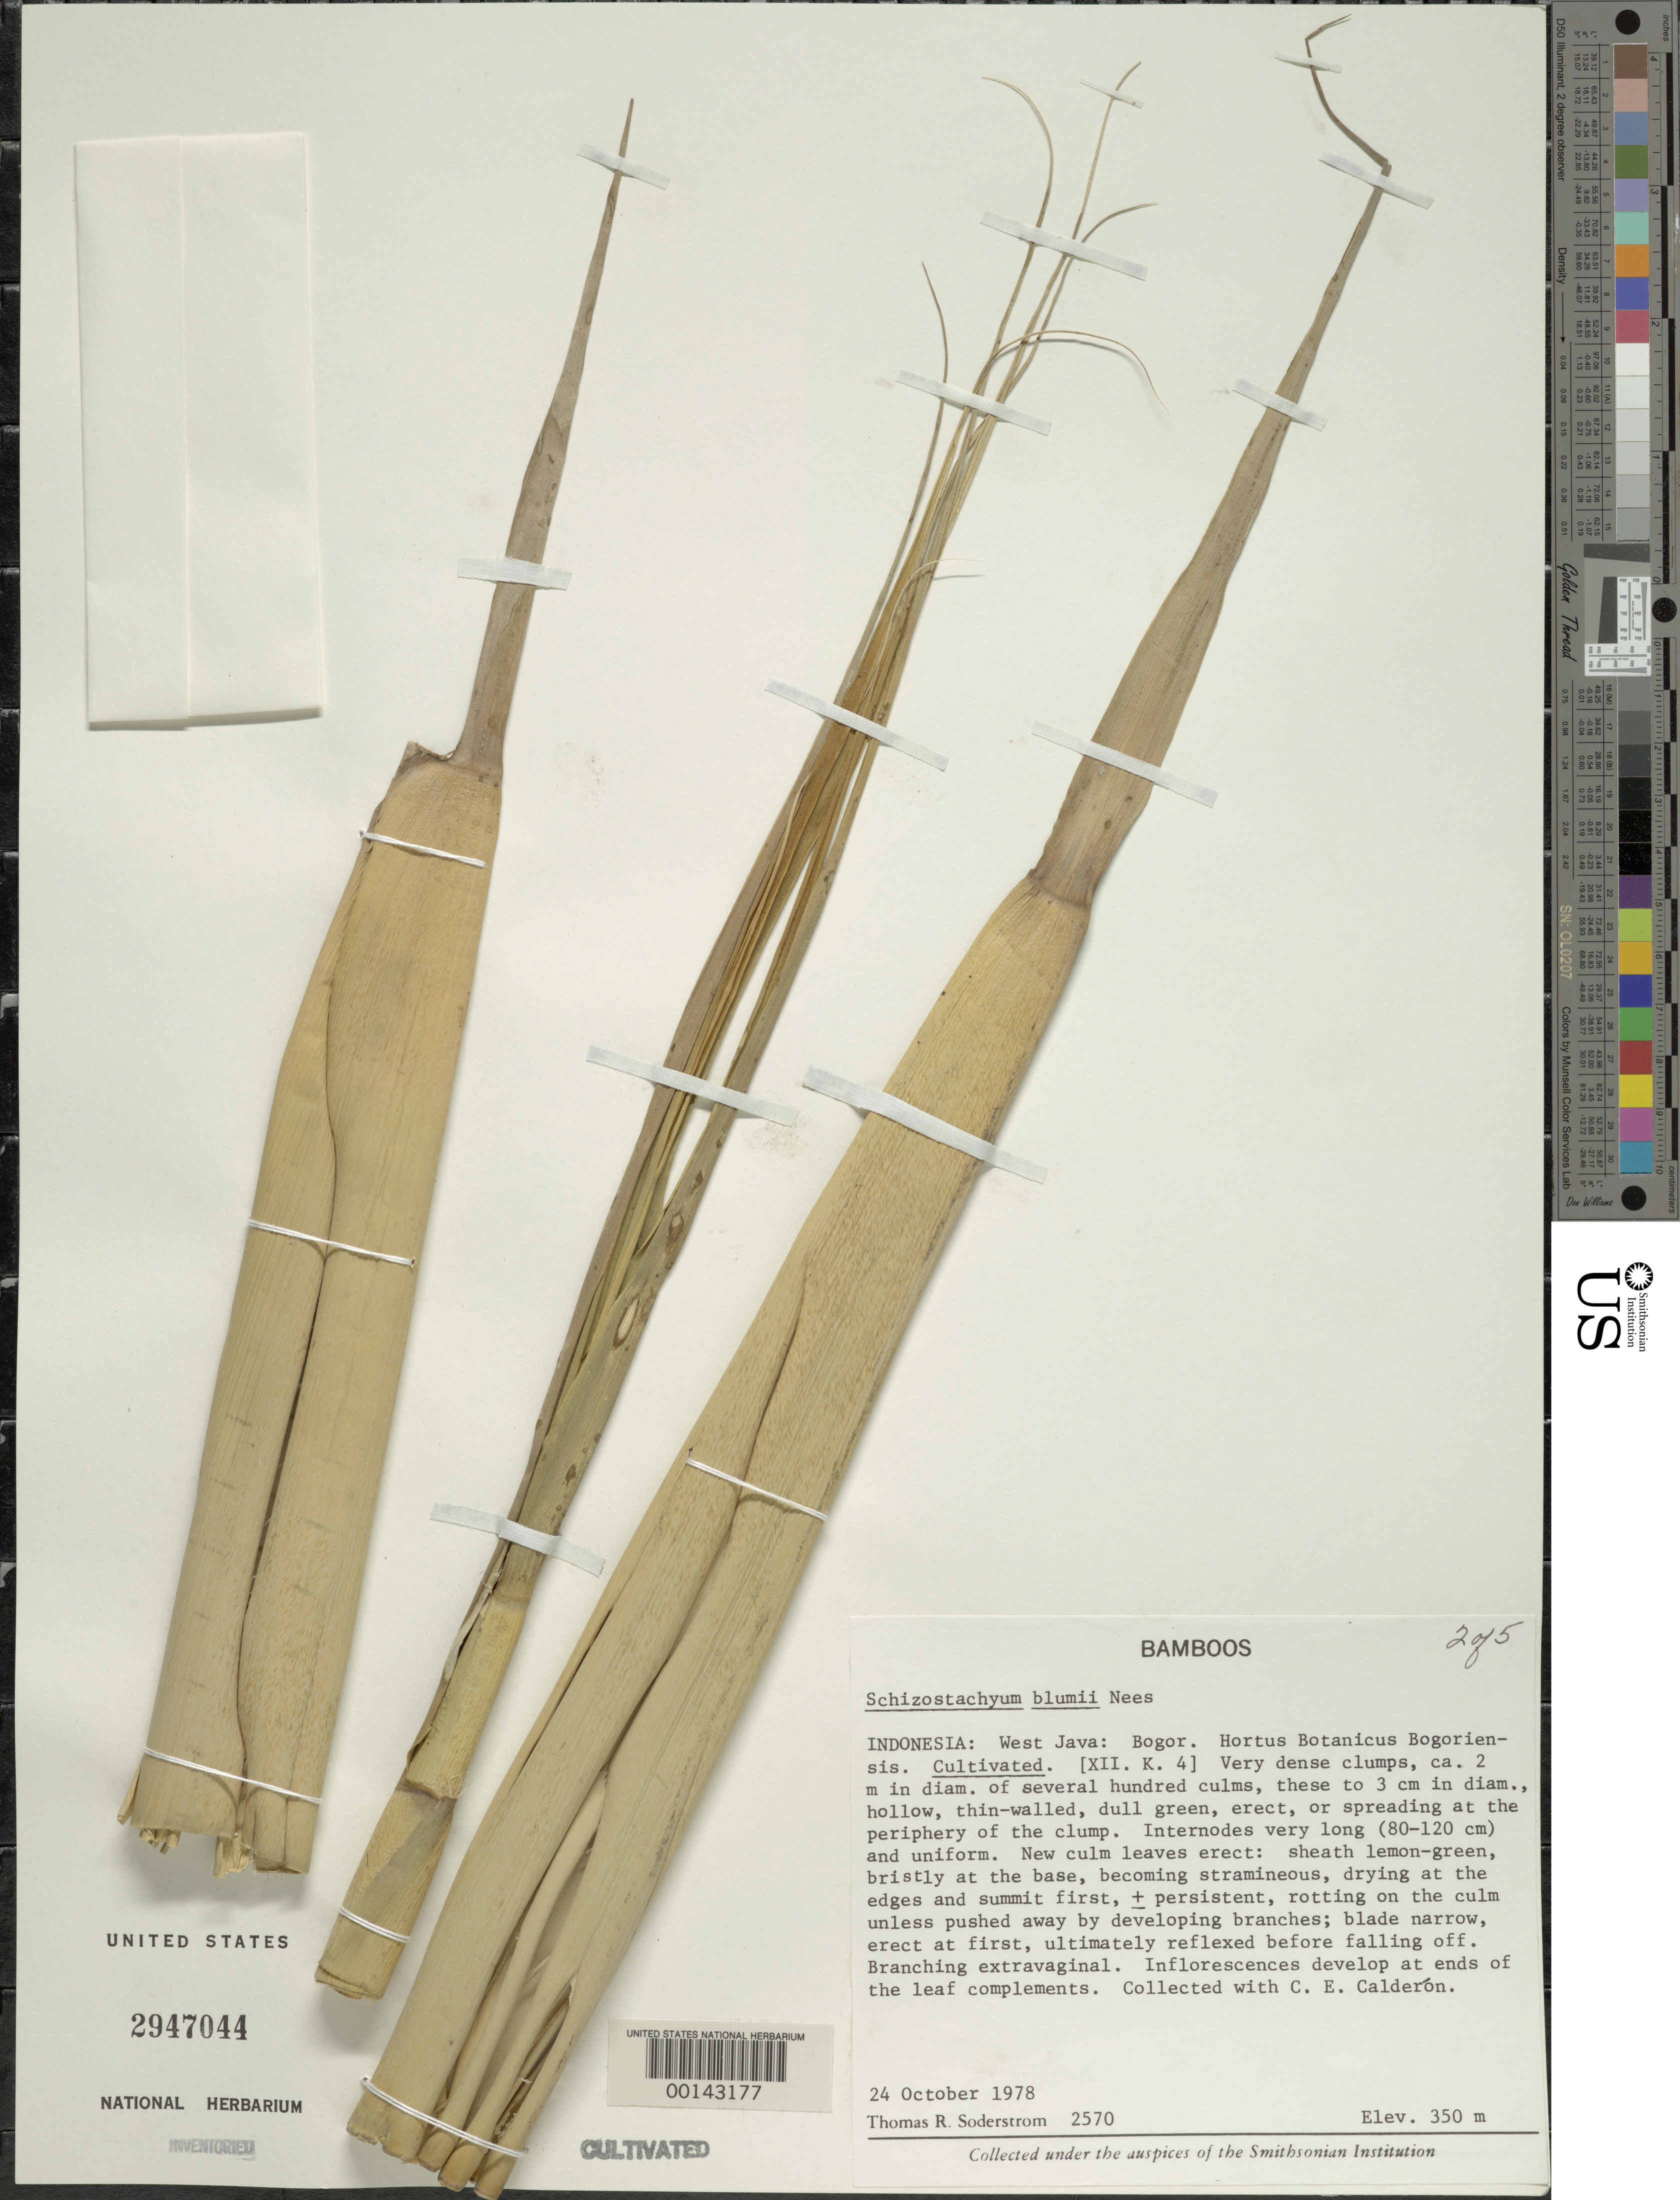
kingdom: Plantae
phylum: Tracheophyta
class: Liliopsida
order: Poales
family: Poaceae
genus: Schizostachyum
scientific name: Schizostachyum blumei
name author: Nees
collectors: T. R. Soderstrom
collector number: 2570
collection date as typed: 24 Oct 1978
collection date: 1978-10-24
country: Indonesia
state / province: Java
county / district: Jawa Barat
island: Java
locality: Bogor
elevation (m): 350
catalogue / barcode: US 2947044